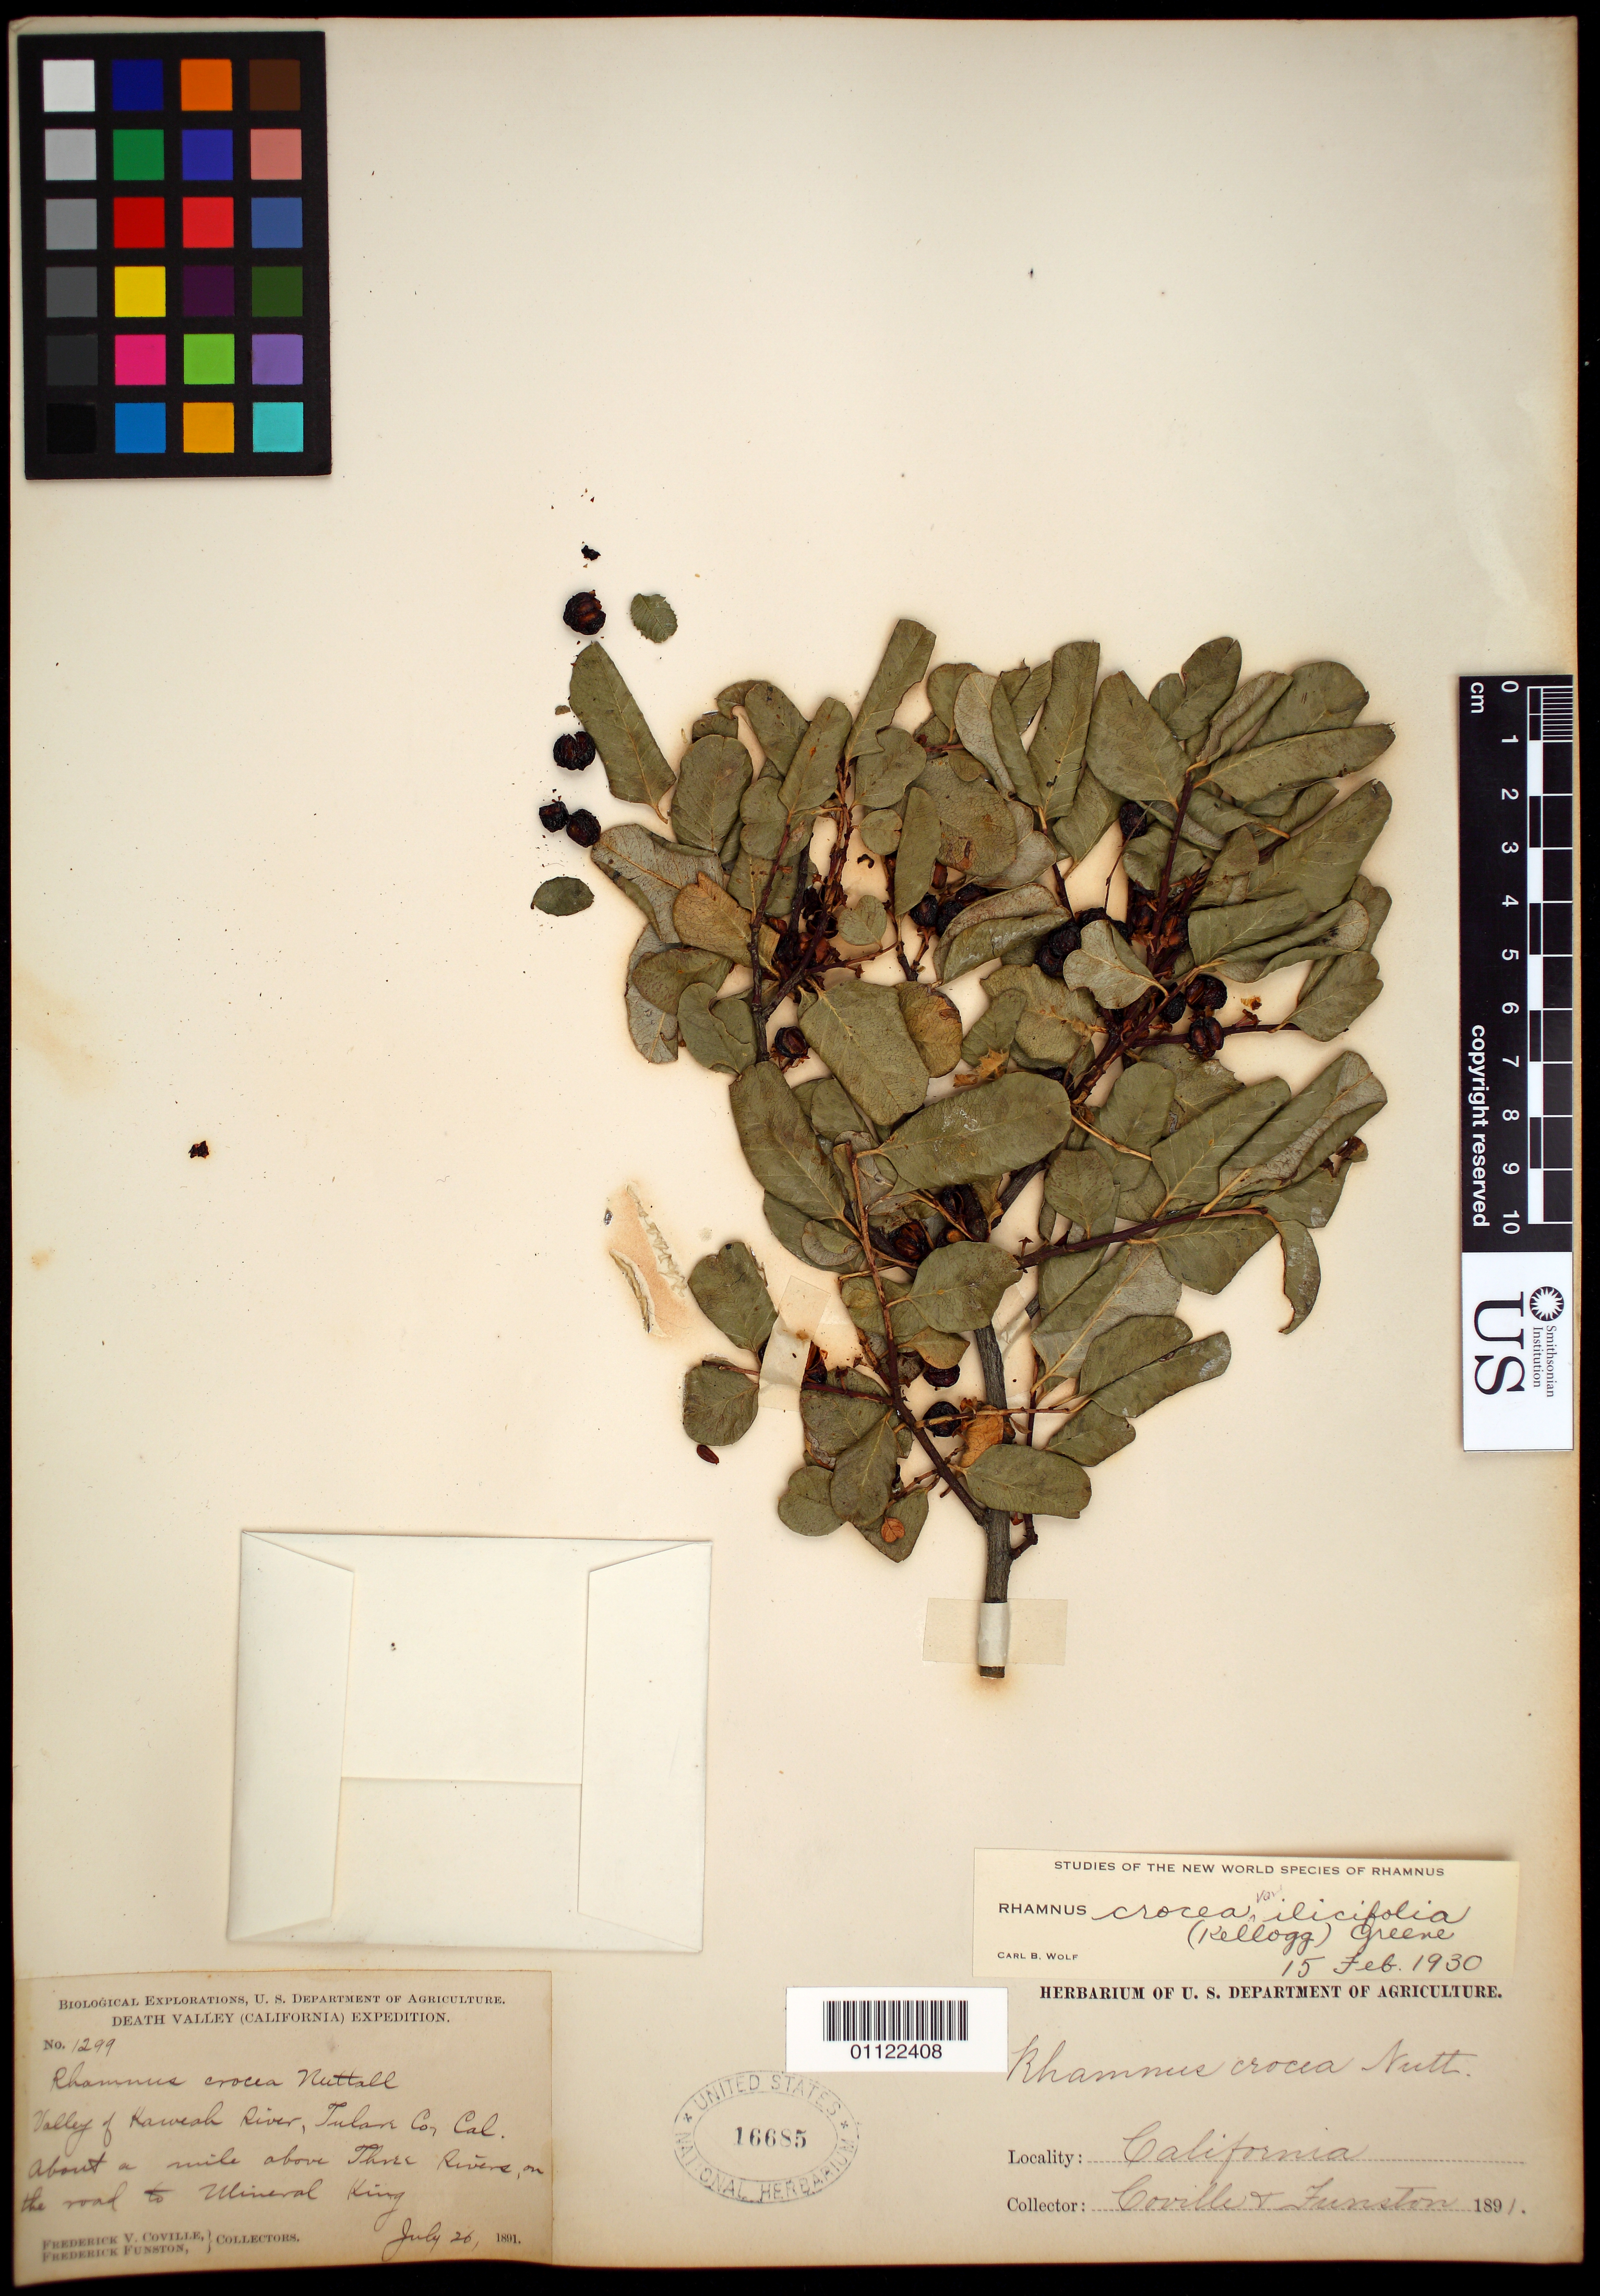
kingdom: Plantae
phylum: Tracheophyta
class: Magnoliopsida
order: Rosales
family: Rhamnaceae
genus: Rhamnus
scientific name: Rhamnus crocea var. ilicifolia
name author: (Kellogg) Greene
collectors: F. V. Coville & F. Funston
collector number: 1299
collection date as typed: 26 Jul 1891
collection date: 1891-07-26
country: United States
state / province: California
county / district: Tulare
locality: Valley of Kaweah River, about a mile above Three Rivers on the road to Mineral King.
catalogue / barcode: US 16685